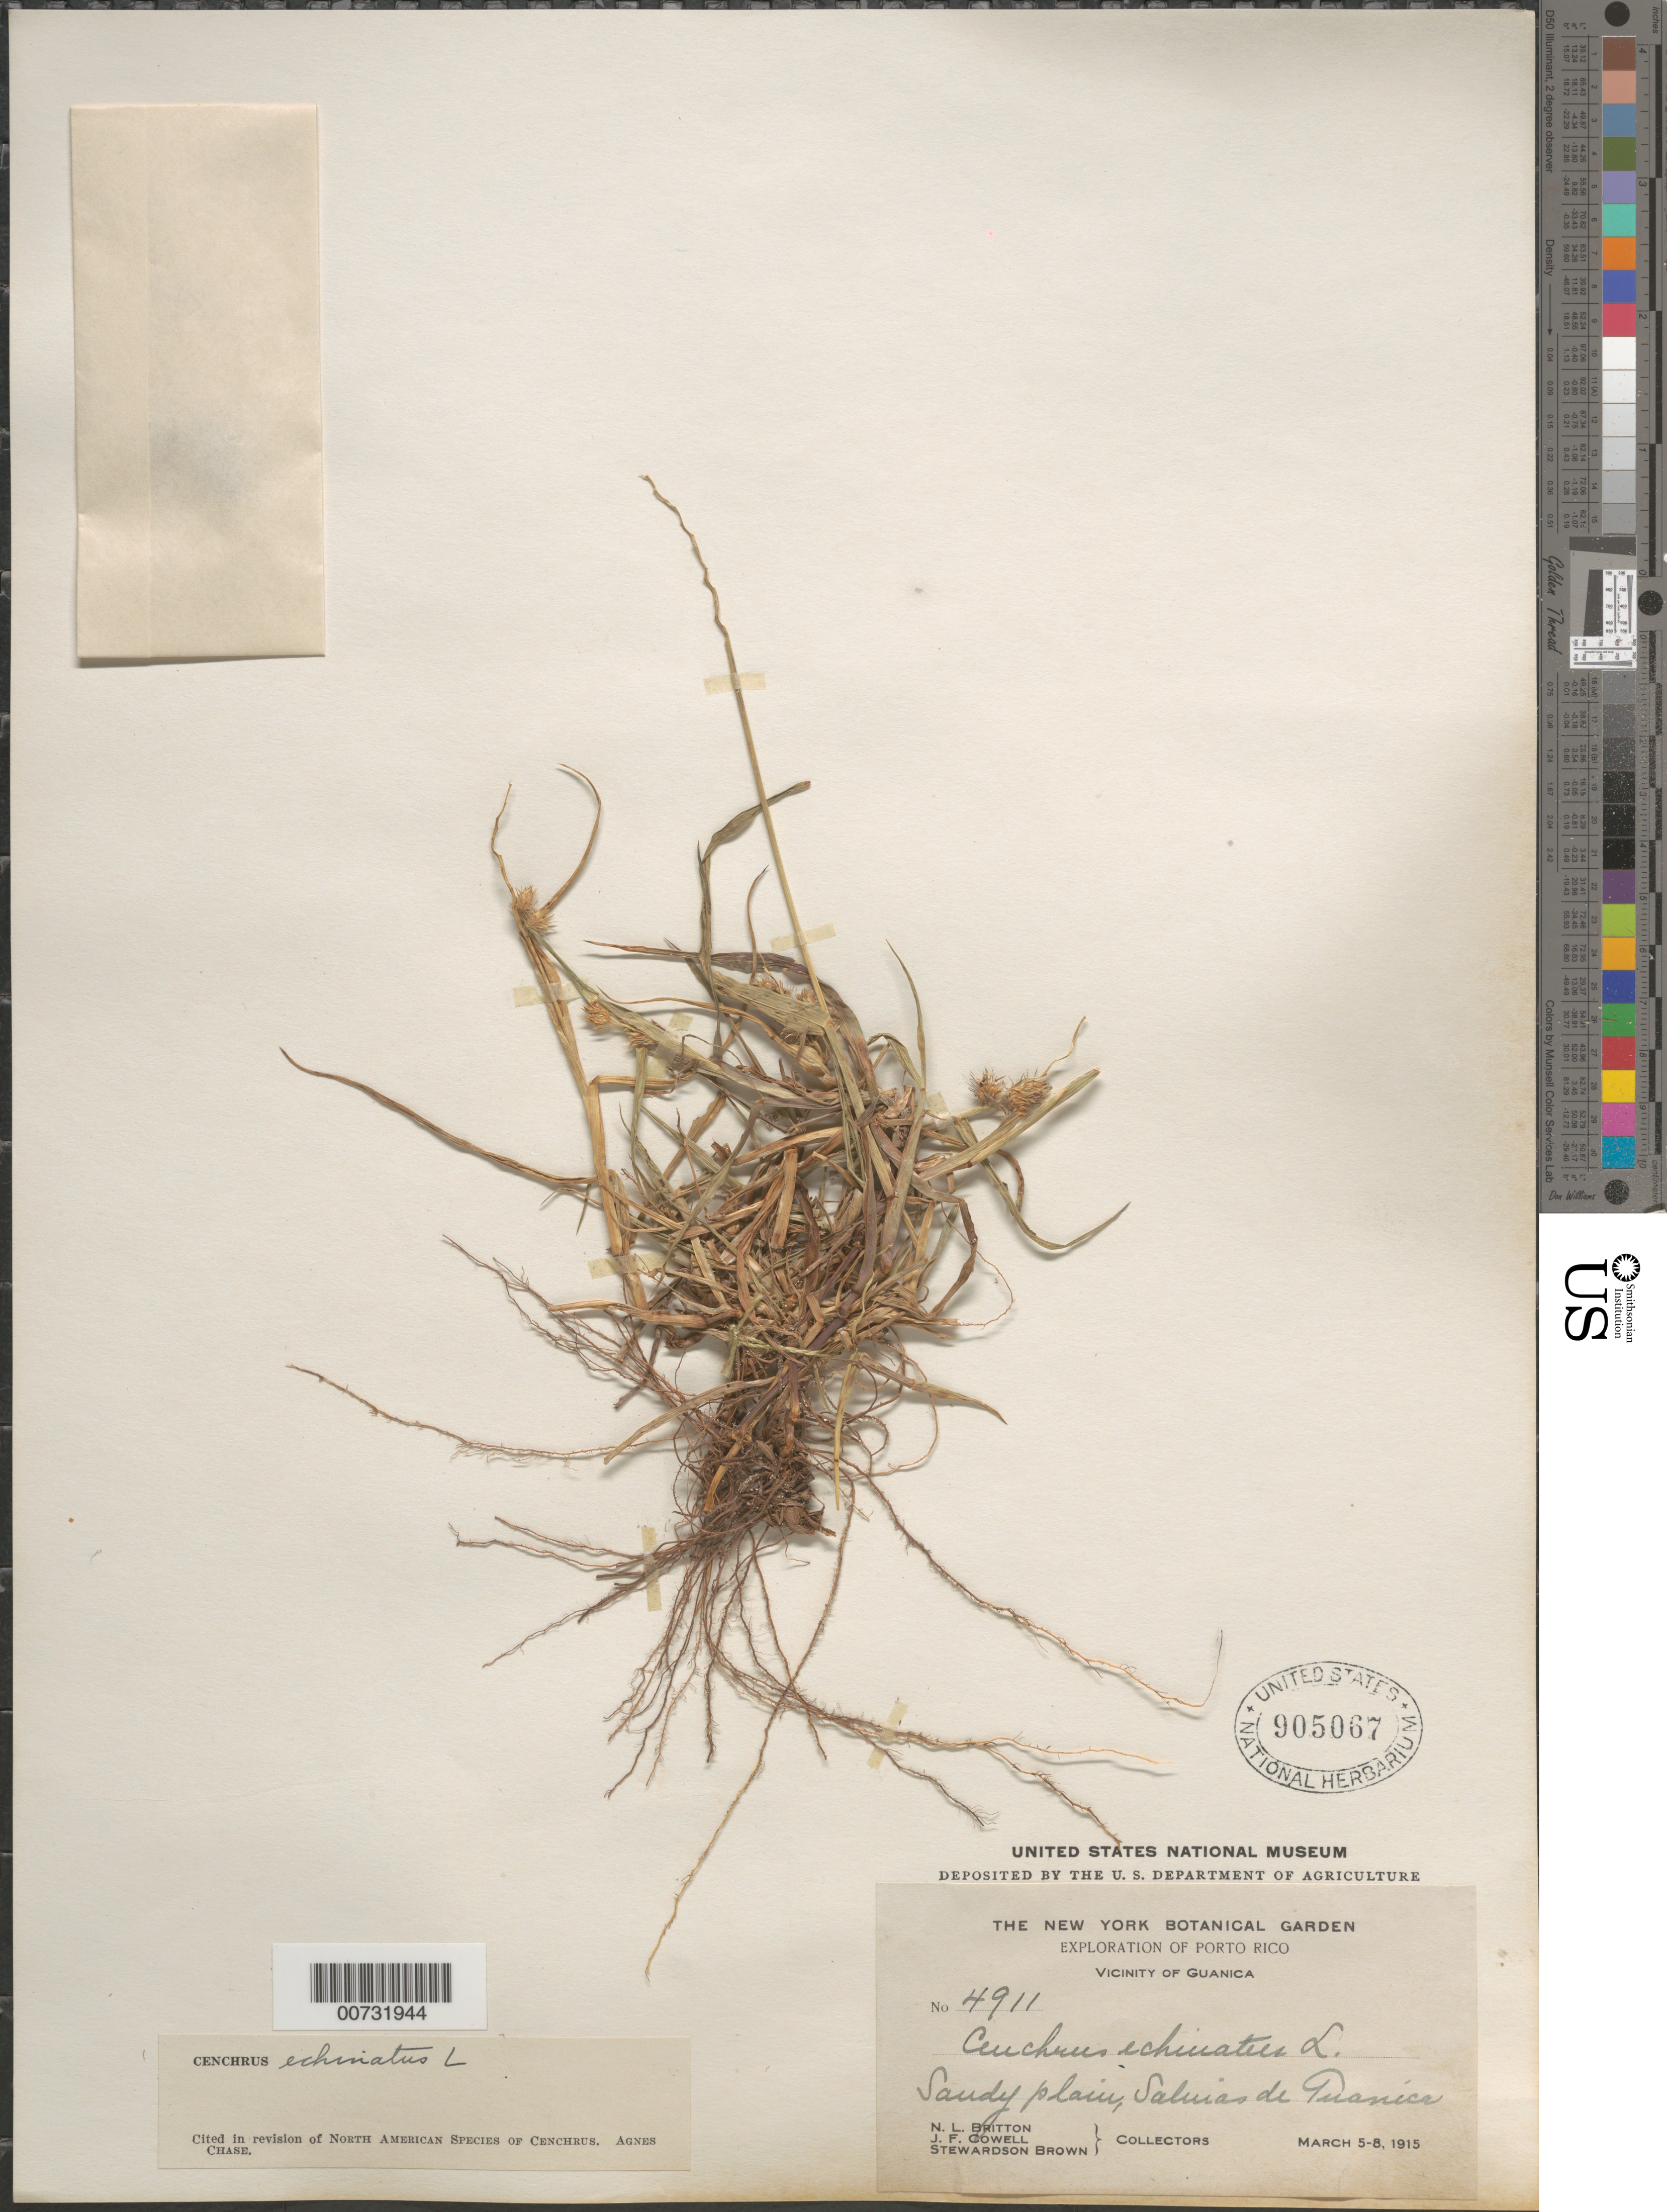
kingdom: Plantae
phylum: Tracheophyta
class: Liliopsida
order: Poales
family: Poaceae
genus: Cenchrus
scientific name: Cenchrus echinatus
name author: L.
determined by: Chase, [M.] Agnes, (US)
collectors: N. Britton, J. F. Cowell & S. Brown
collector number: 4911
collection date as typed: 05 Mar 1915 to 08 Mar 1915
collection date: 1915-03-05/1915-03-08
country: Puerto Rico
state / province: Guánica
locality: Guanica, vic of; Salinas de Guanica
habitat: Sandy plain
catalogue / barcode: US 905067